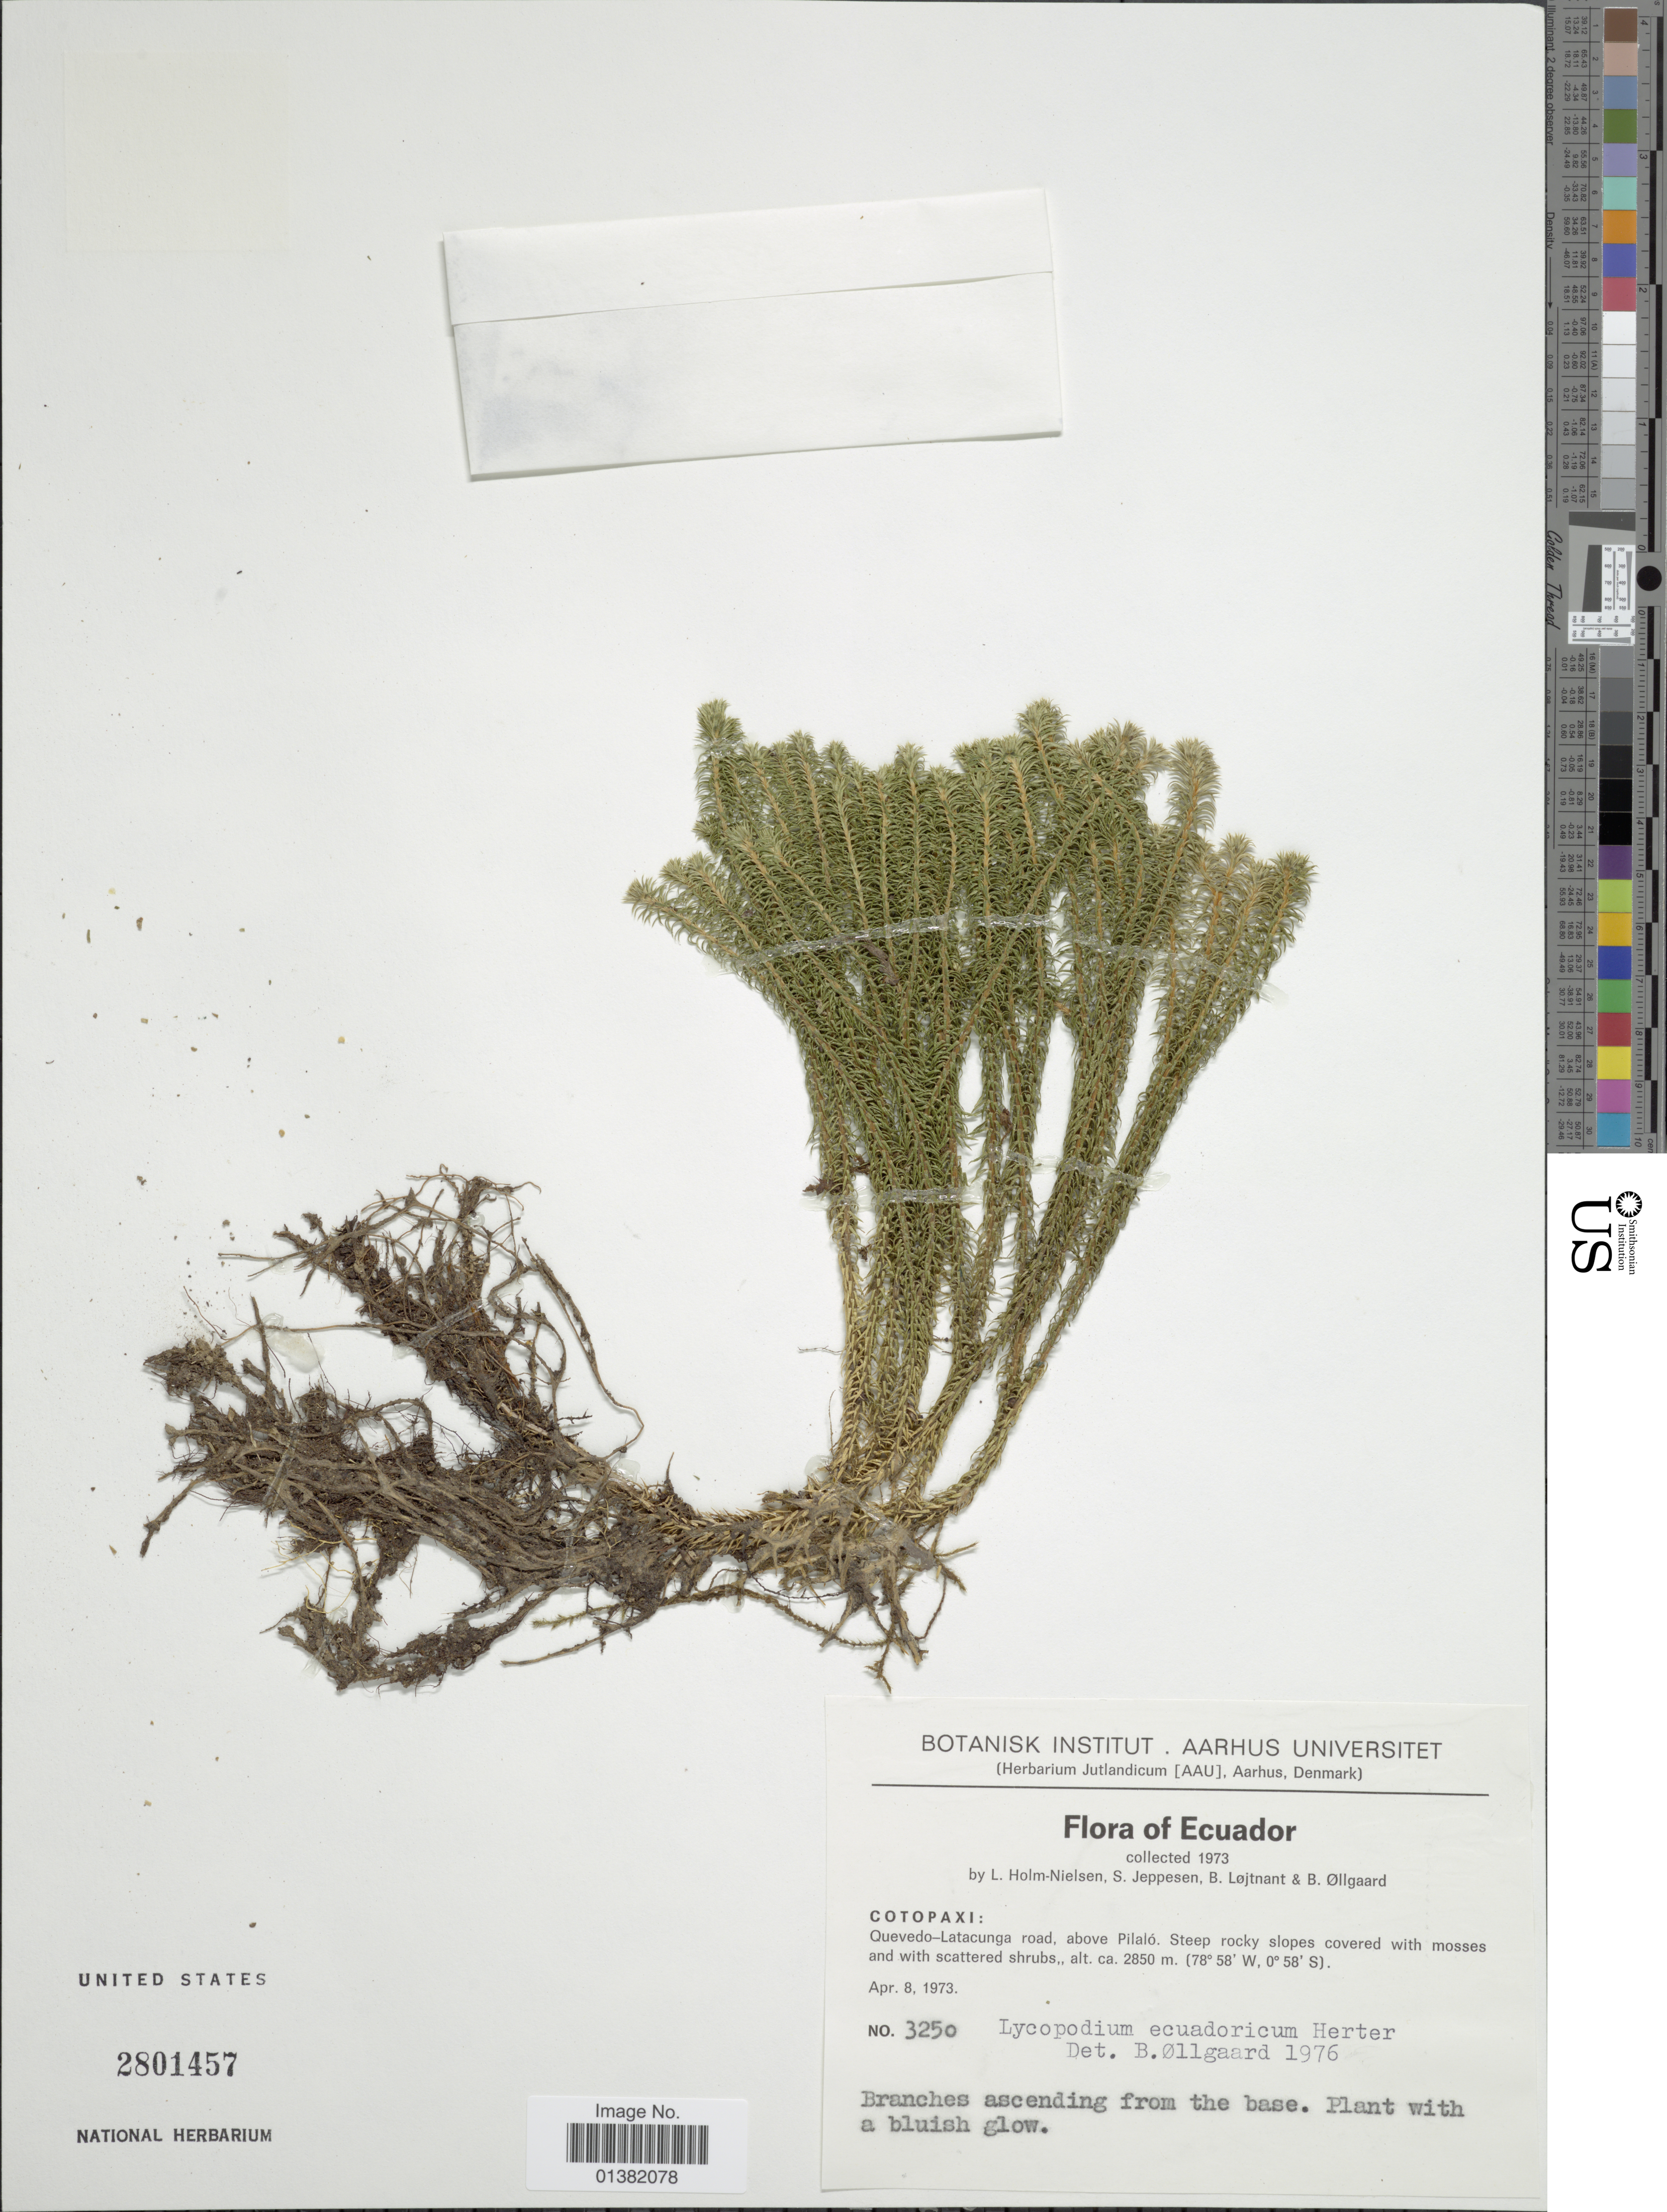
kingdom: Plantae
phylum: Tracheophyta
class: Lycopodiopsida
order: Lycopodiales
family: Lycopodiaceae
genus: Phlegmariurus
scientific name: Phlegmariurus eversus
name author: (Poir.) B. Øllg.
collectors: L. B. Holm-Nielsen, S. Jeppesen, B. Löjtnant & B. Øllgaard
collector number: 3250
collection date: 1973-04-08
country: Ecuador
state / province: Cotopaxi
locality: Quebedo-Latacunga road, above Pilaló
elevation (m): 2850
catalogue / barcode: US 2801457